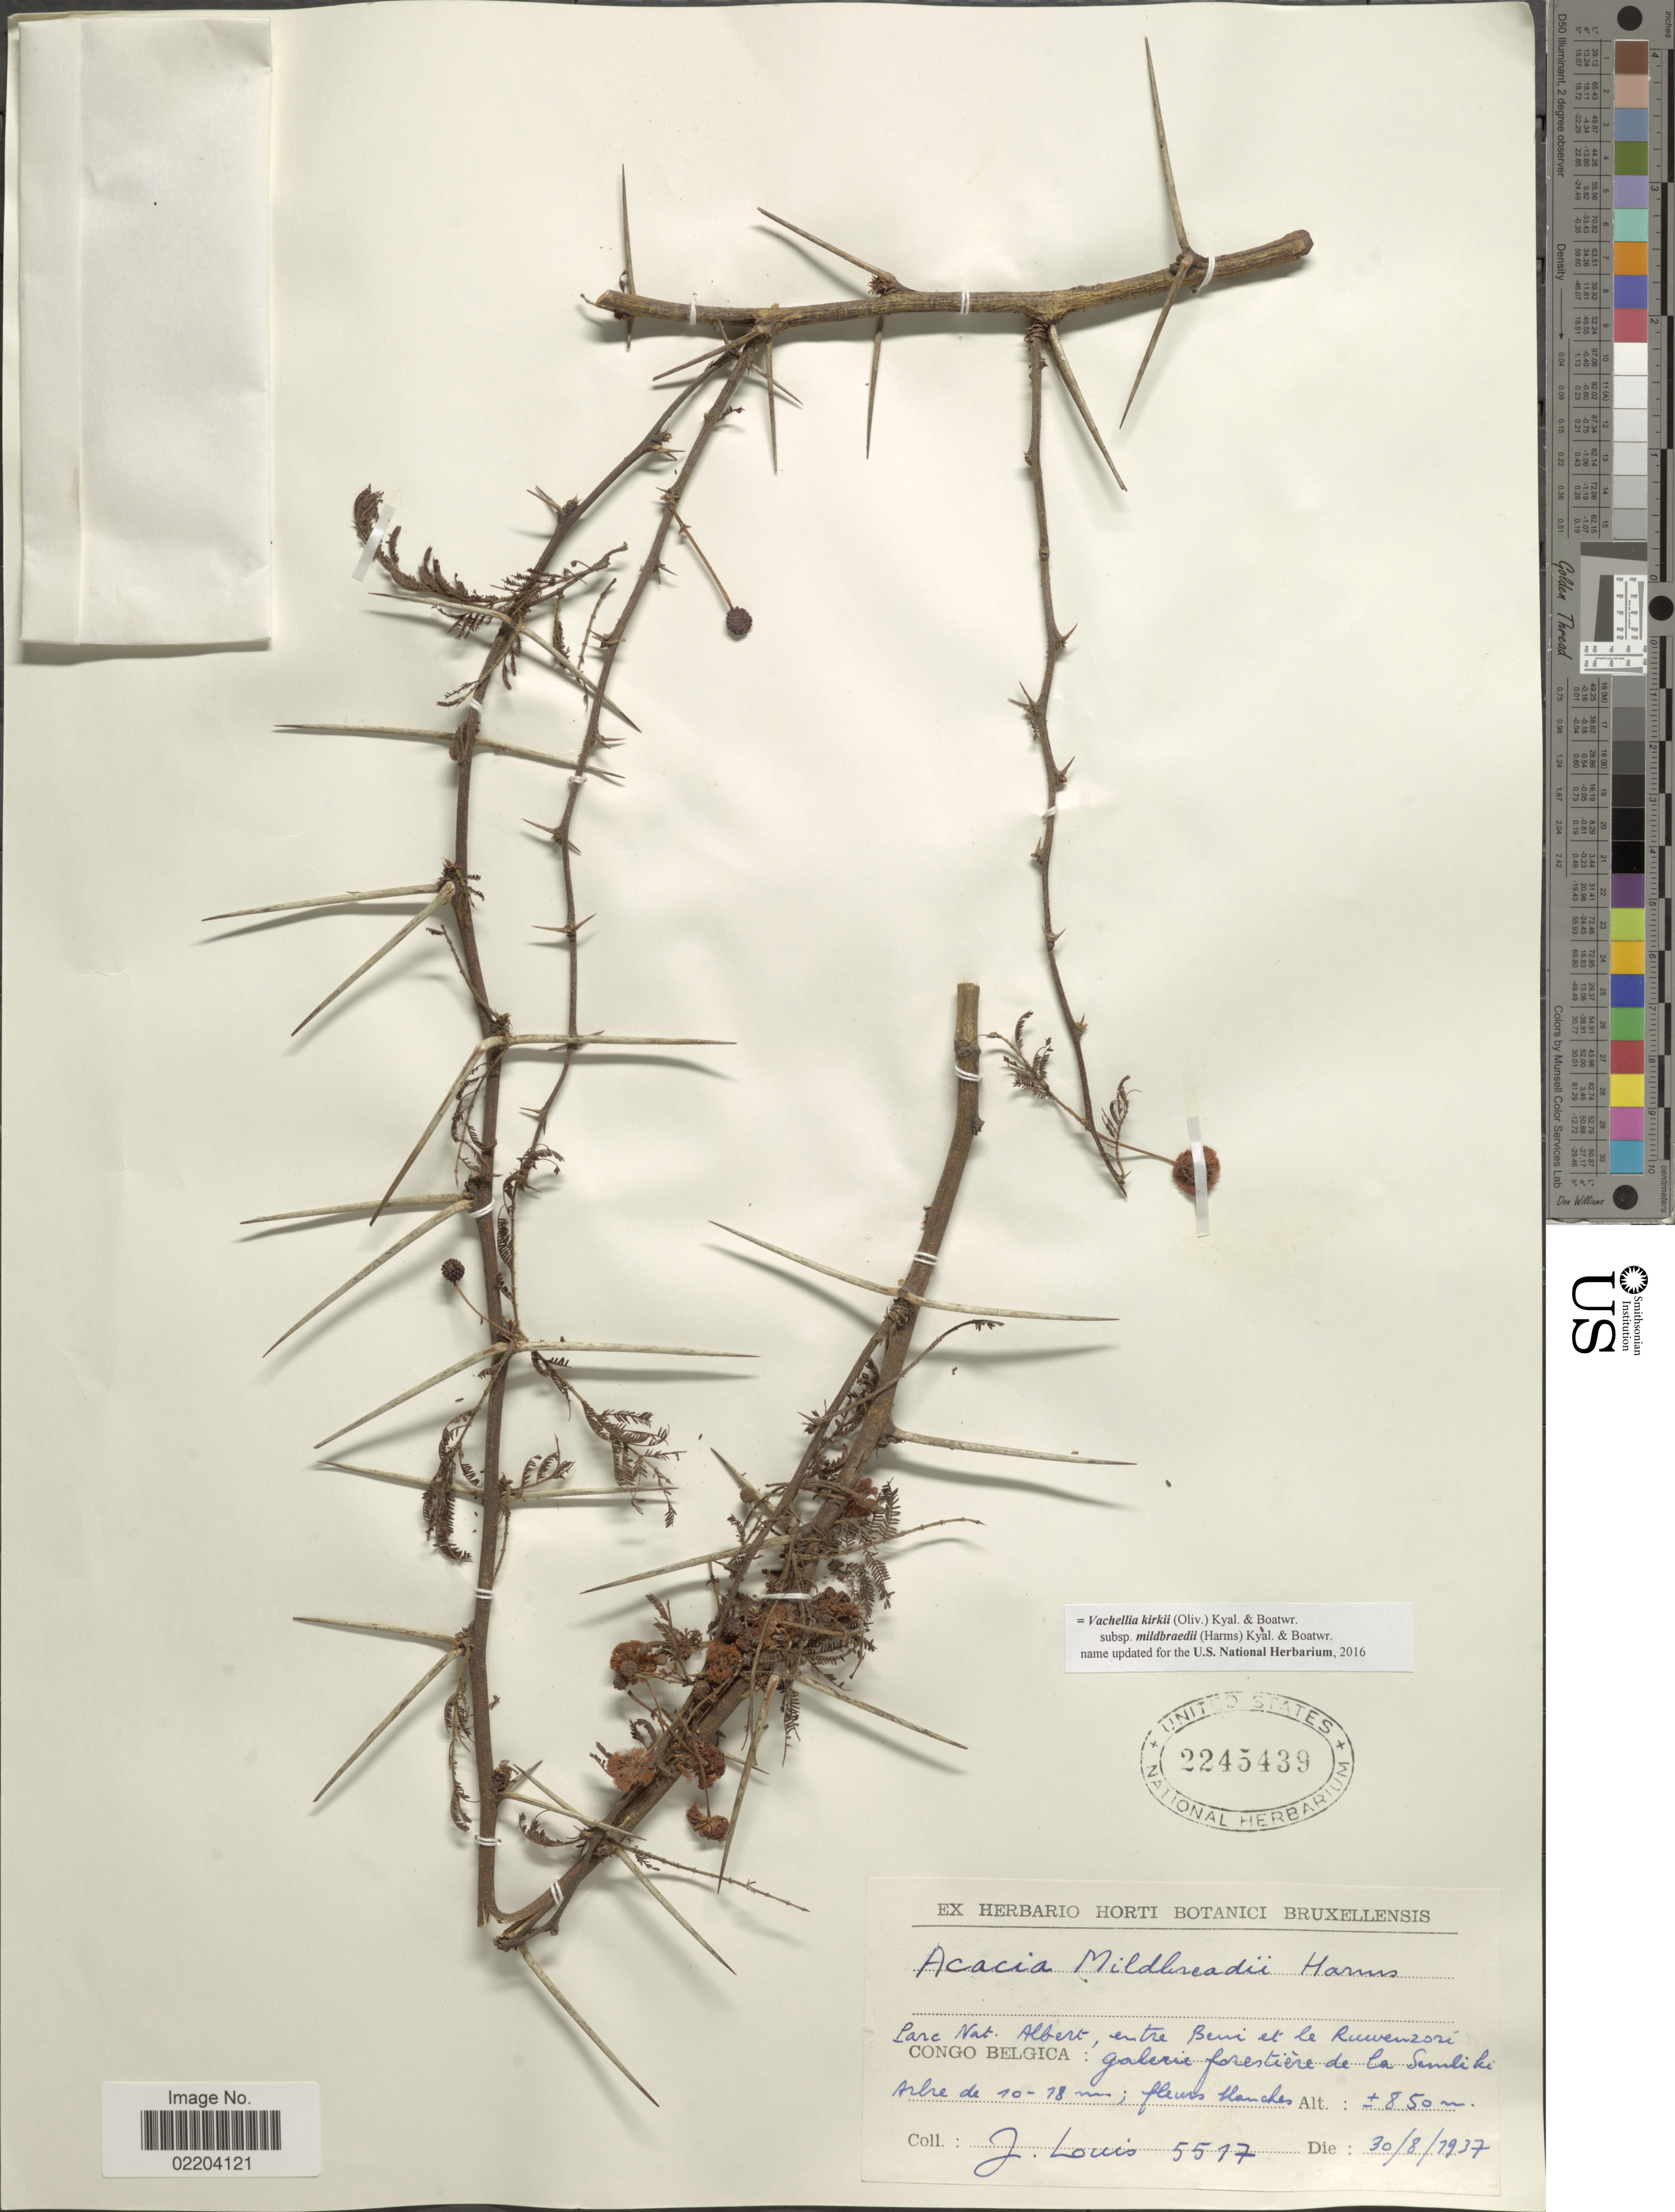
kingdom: Plantae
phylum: Tracheophyta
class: Magnoliopsida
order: Fabales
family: Fabaceae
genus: Vachellia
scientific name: Vachellia kirkii subsp. mildbraedii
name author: (Harms) Kyal. & Boatwr.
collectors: J. Louis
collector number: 5517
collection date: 1937-08-30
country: Congo, Democratic Republic of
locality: Parc Nat. Albert, entre Beni et le Ruwenzori. Congo Belgica: galerie forestière de la Semliki.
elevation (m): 850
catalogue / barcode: US 2245439